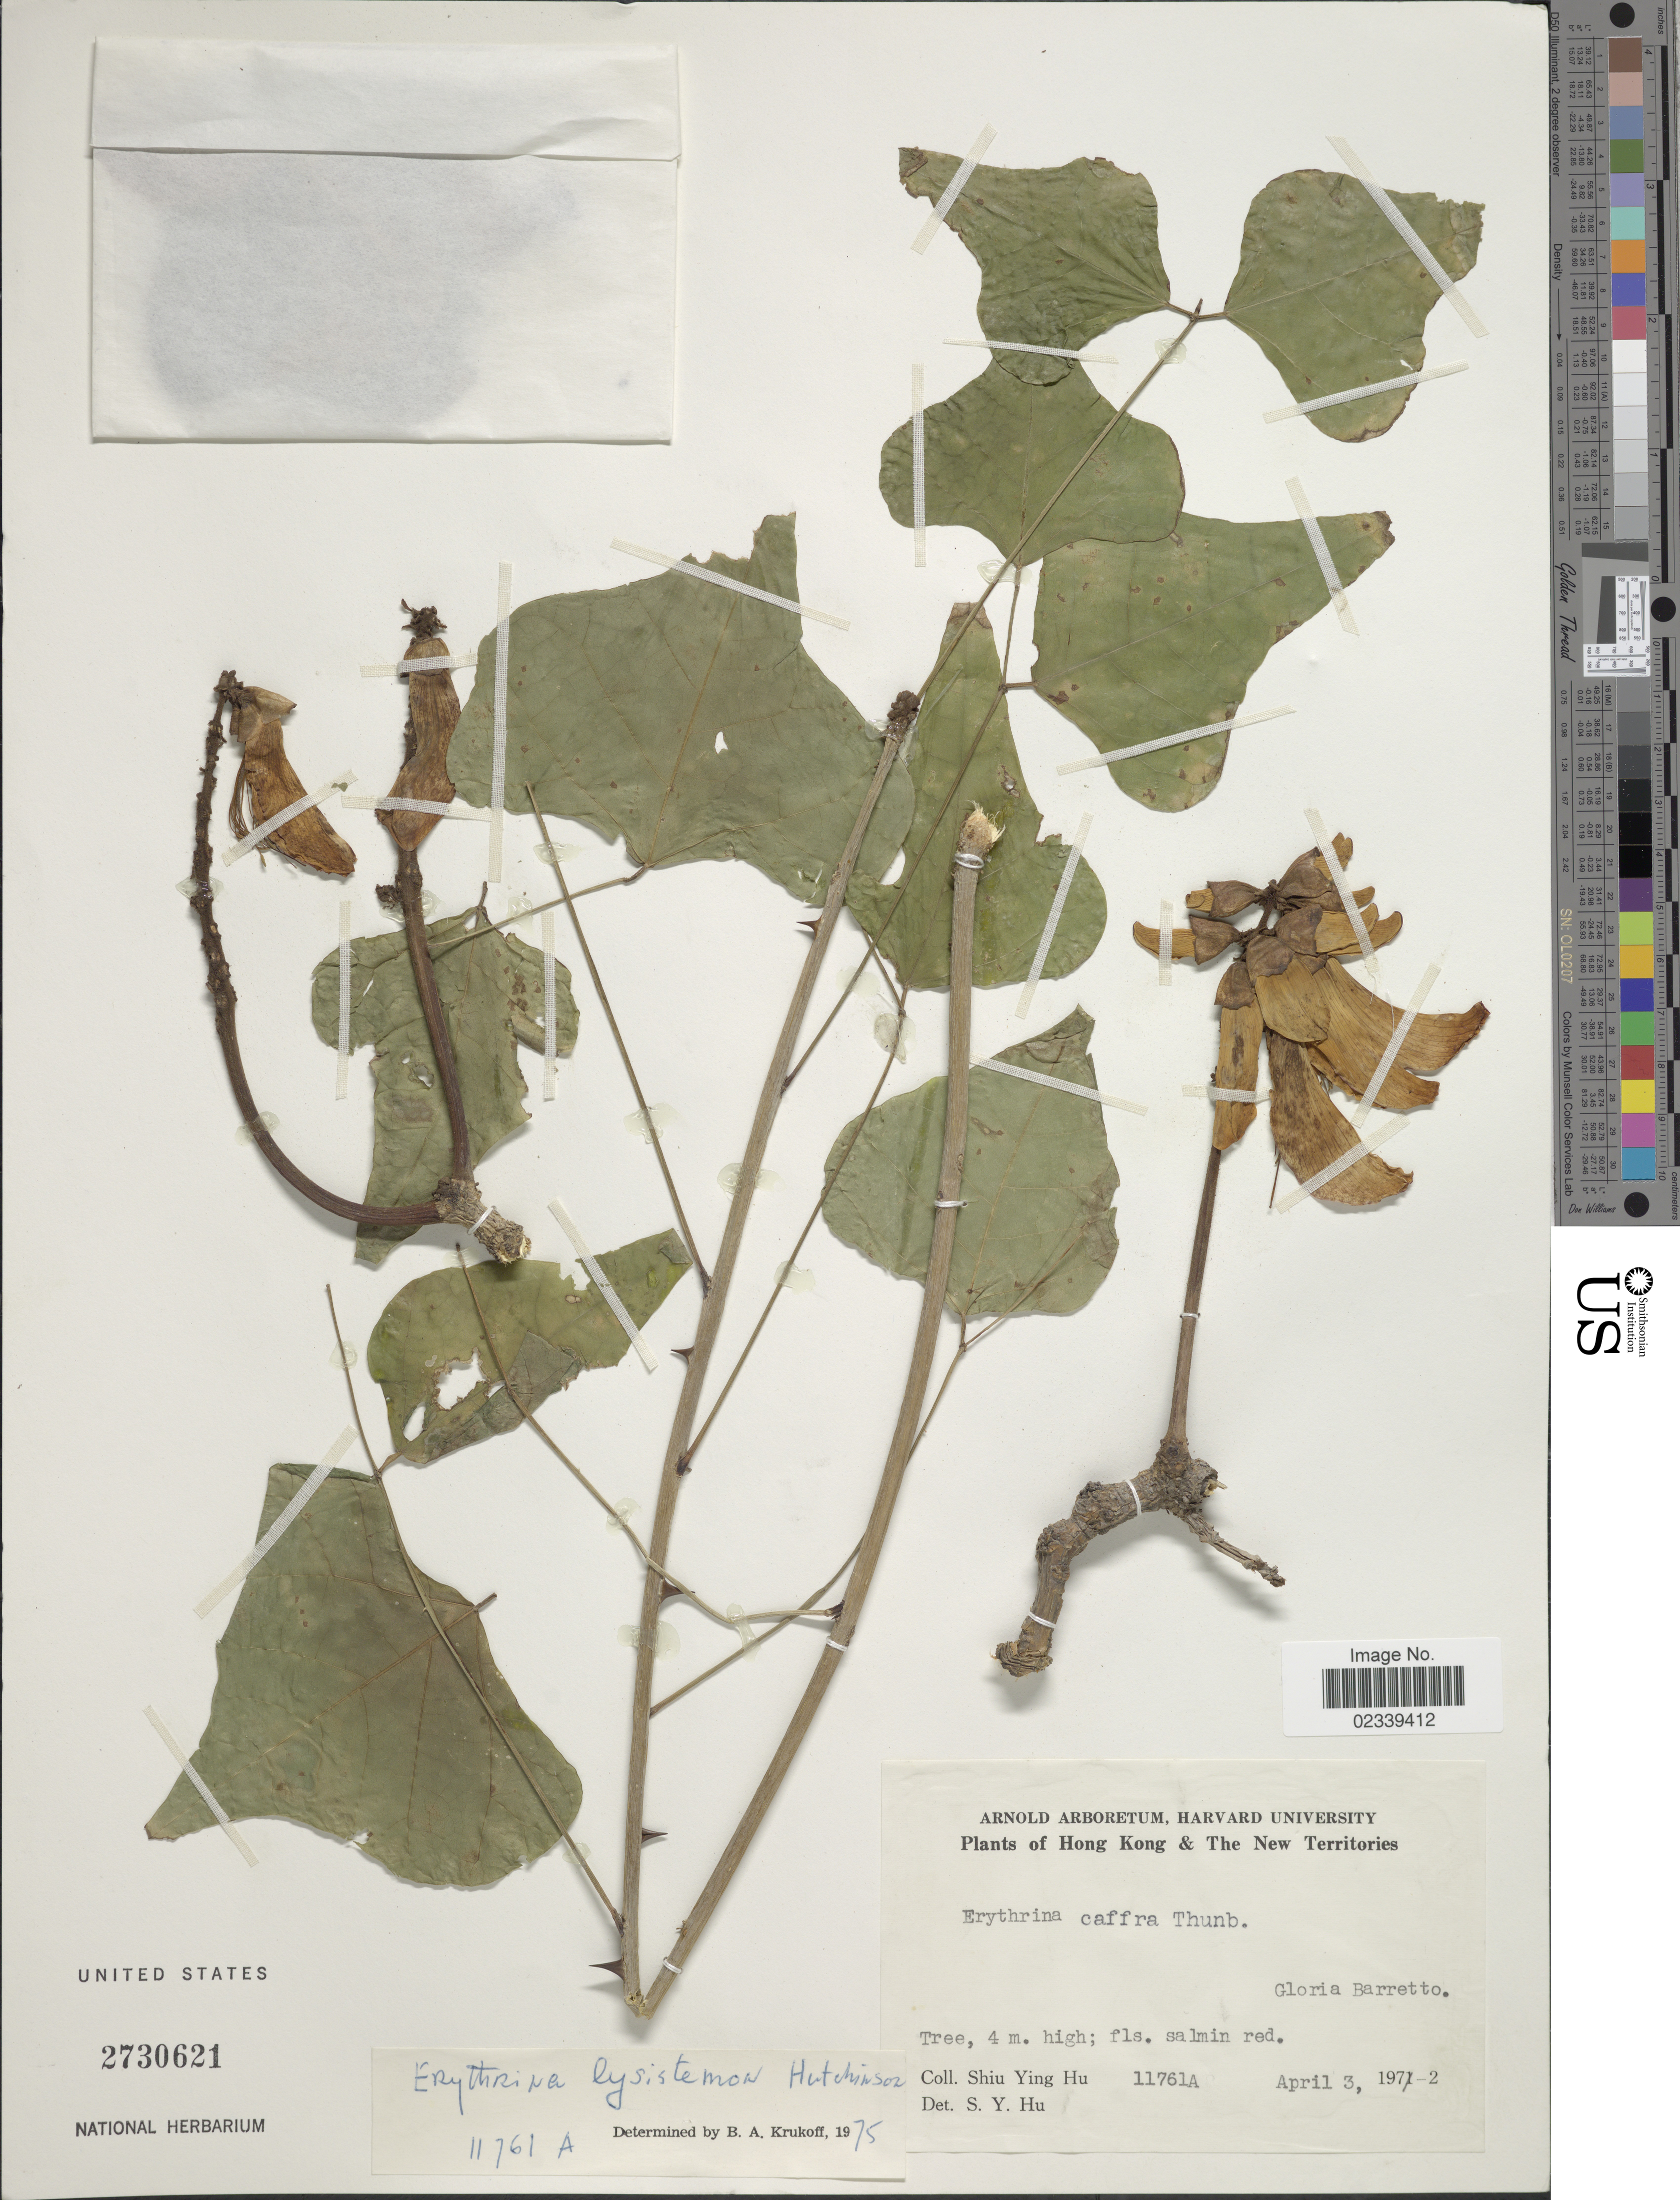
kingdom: Plantae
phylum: Tracheophyta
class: Magnoliopsida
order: Fabales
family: Fabaceae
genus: Erythrina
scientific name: Erythrina lysistemon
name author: Hutch.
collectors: S. Y. Hu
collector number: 11761A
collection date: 1972-04-03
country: China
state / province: Hong Kong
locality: Hong Kong & The New Territories, Gloria Barretto.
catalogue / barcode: US 2730621